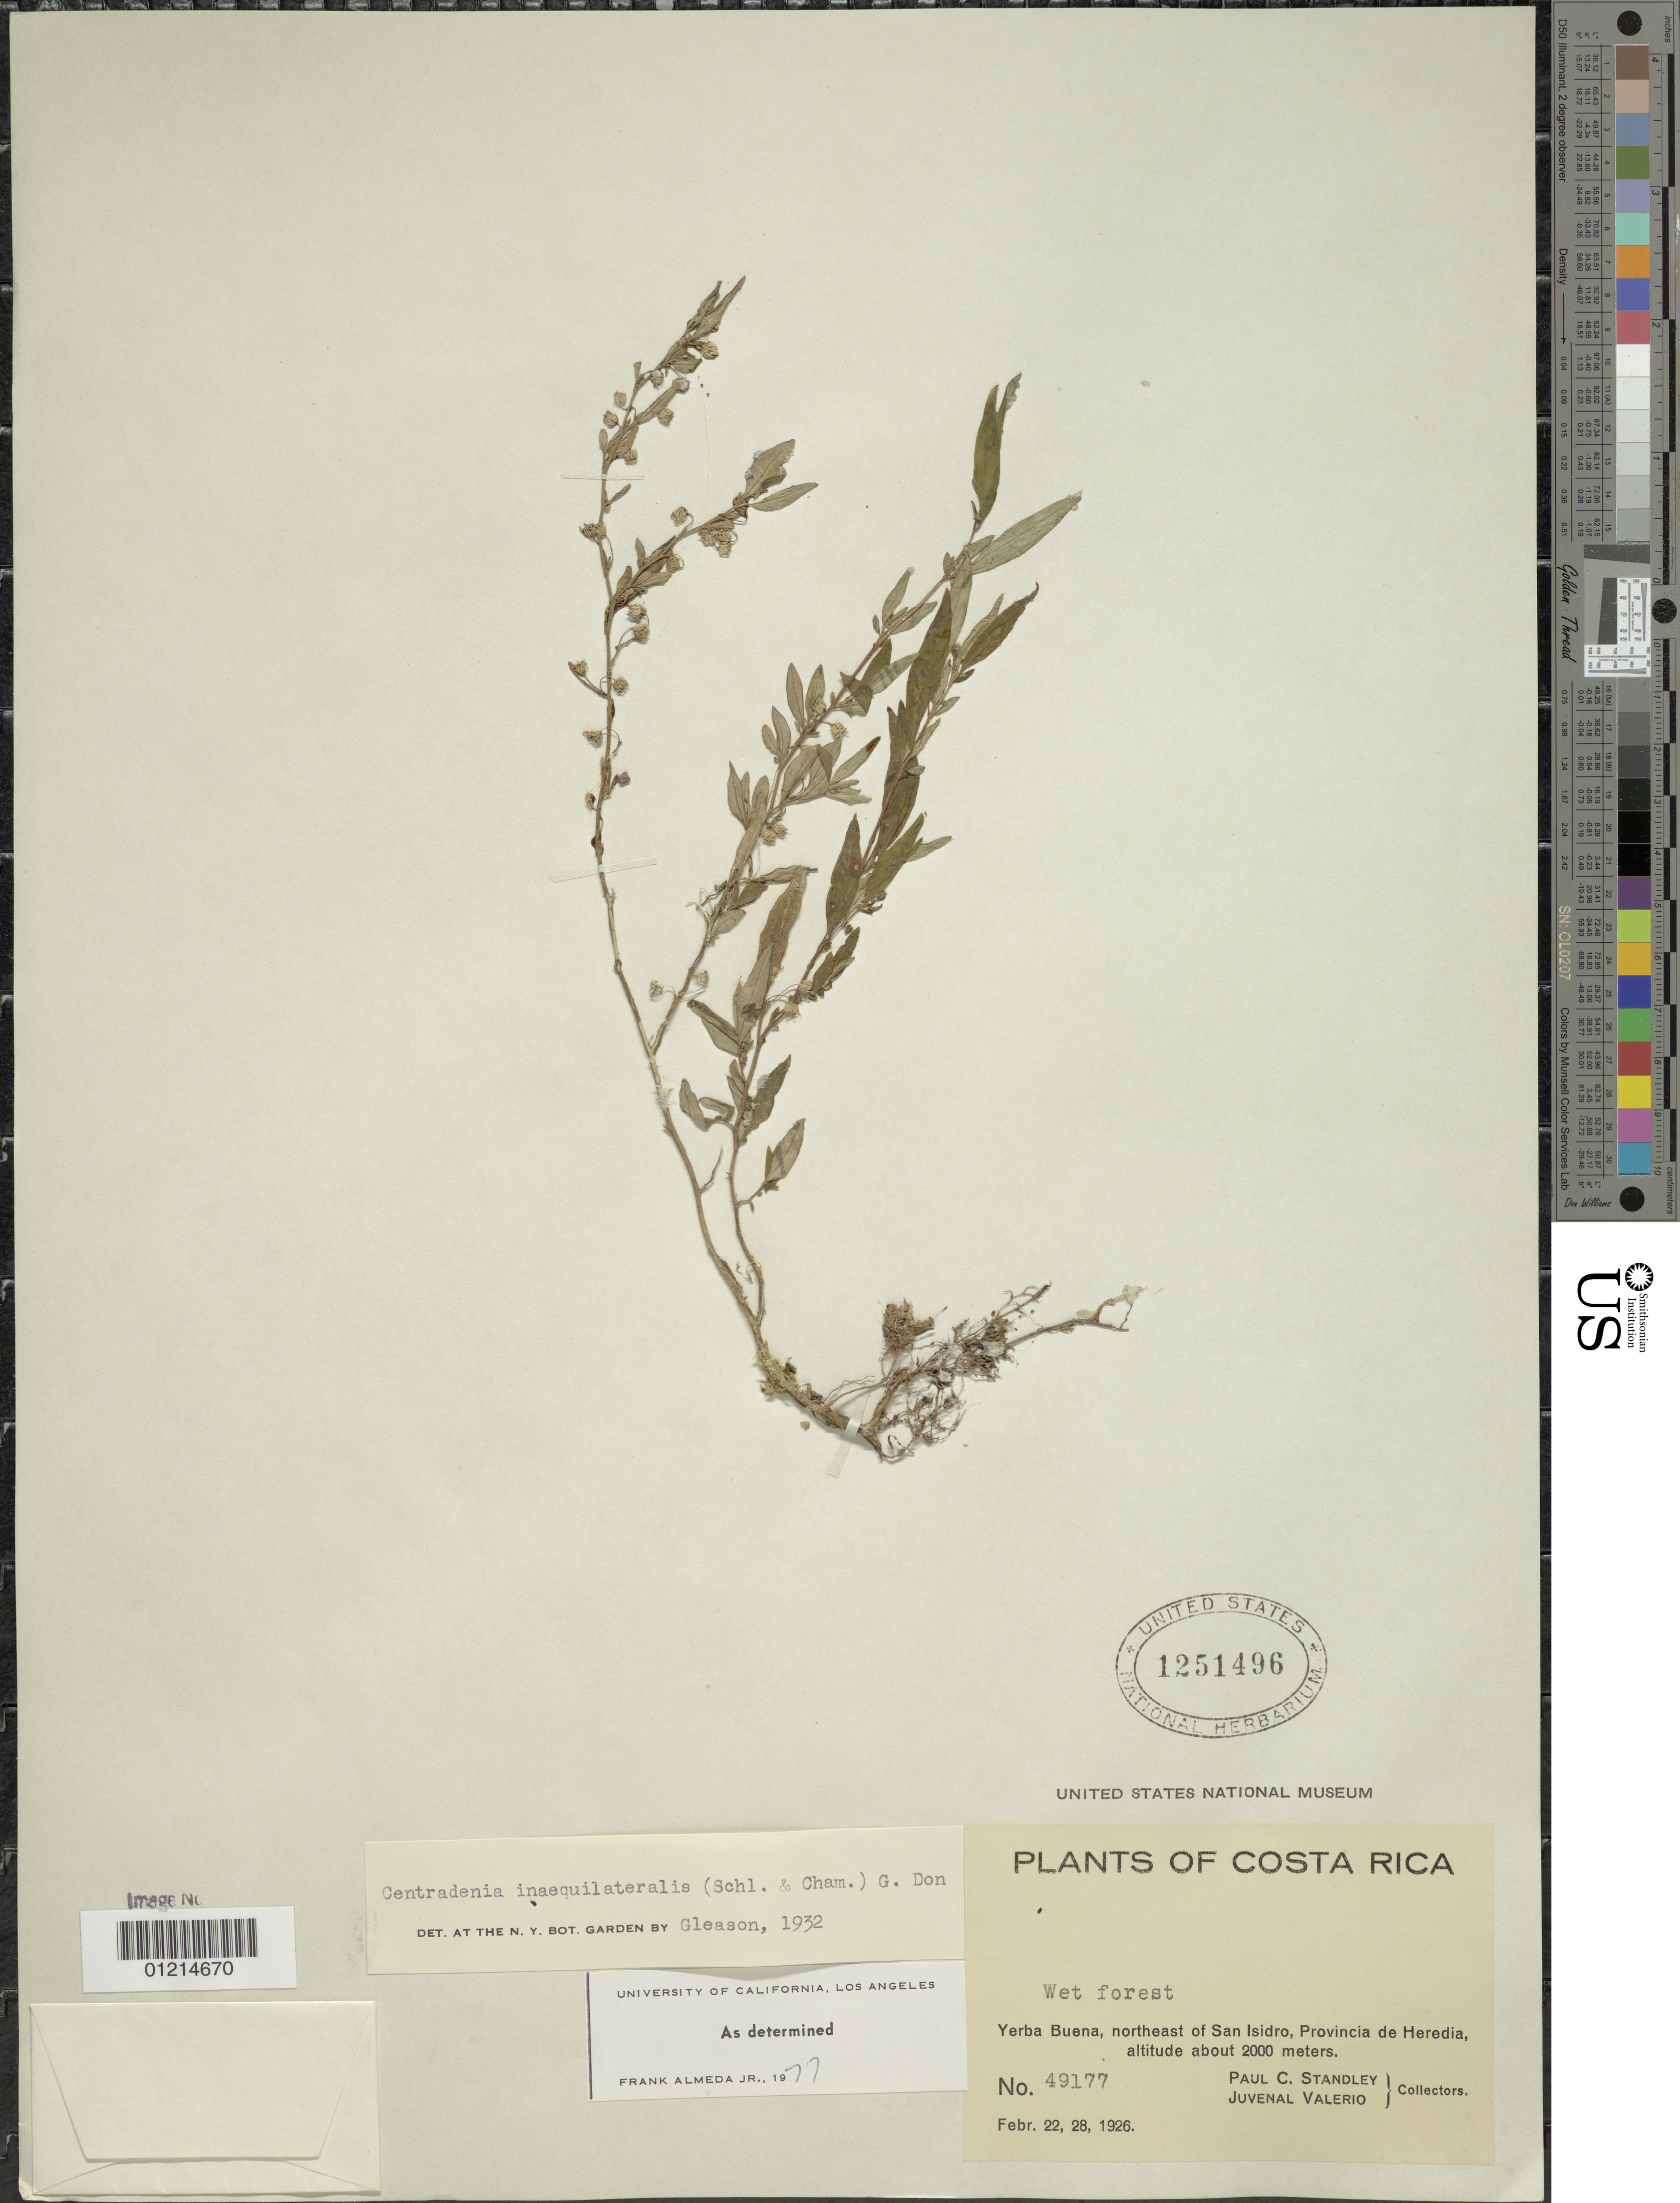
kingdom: Plantae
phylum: Tracheophyta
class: Magnoliopsida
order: Myrtales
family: Melastomataceae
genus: Centradenia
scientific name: Centradenia inaequilateralis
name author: (Gleason) G. Don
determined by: Gleason, --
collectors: P. C. Standley & J. Valerio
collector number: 49177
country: Costa Rica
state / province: Heredia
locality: Yerba Buena, NE of San Isidro.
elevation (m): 2000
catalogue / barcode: US 1251496